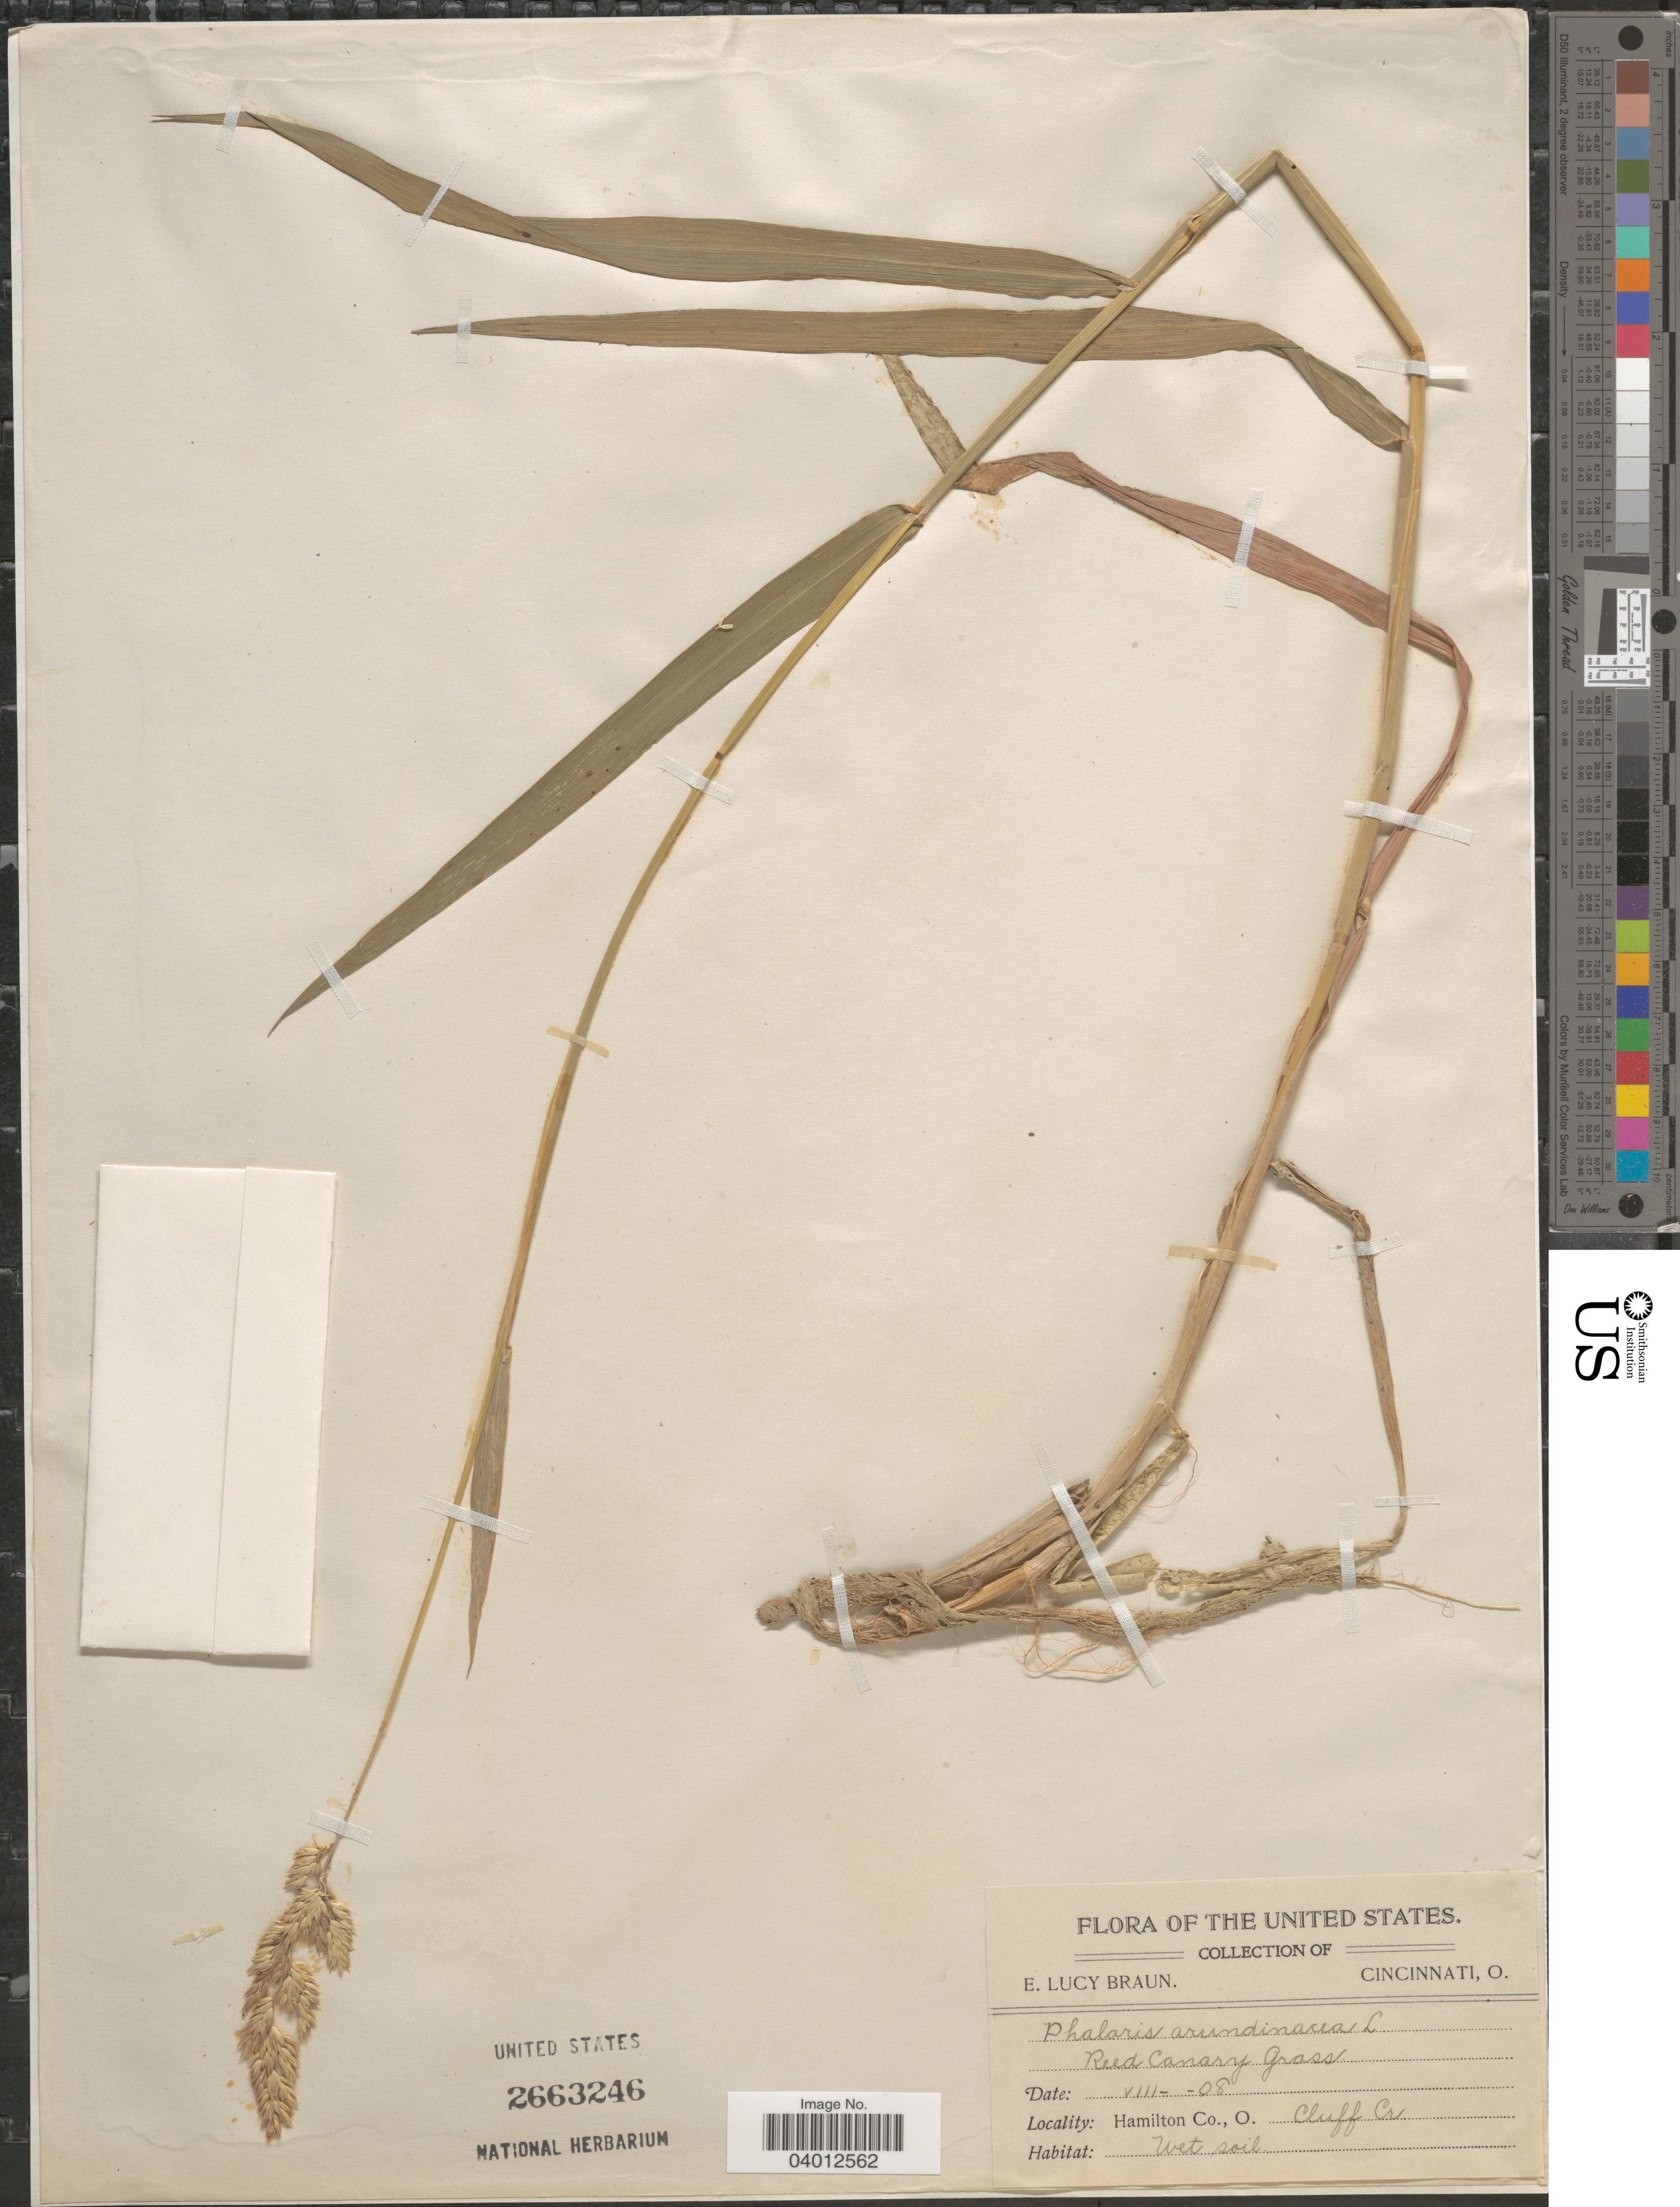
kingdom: Plantae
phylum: Tracheophyta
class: Liliopsida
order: Poales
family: Poaceae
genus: Phalaris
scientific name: Phalaris arundinacea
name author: L.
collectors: E. L. Braun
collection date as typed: Transcribed d/m/y: /8/8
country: United States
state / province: Ohio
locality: Hamilton Co. Cluff Cr.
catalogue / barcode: US 2663246